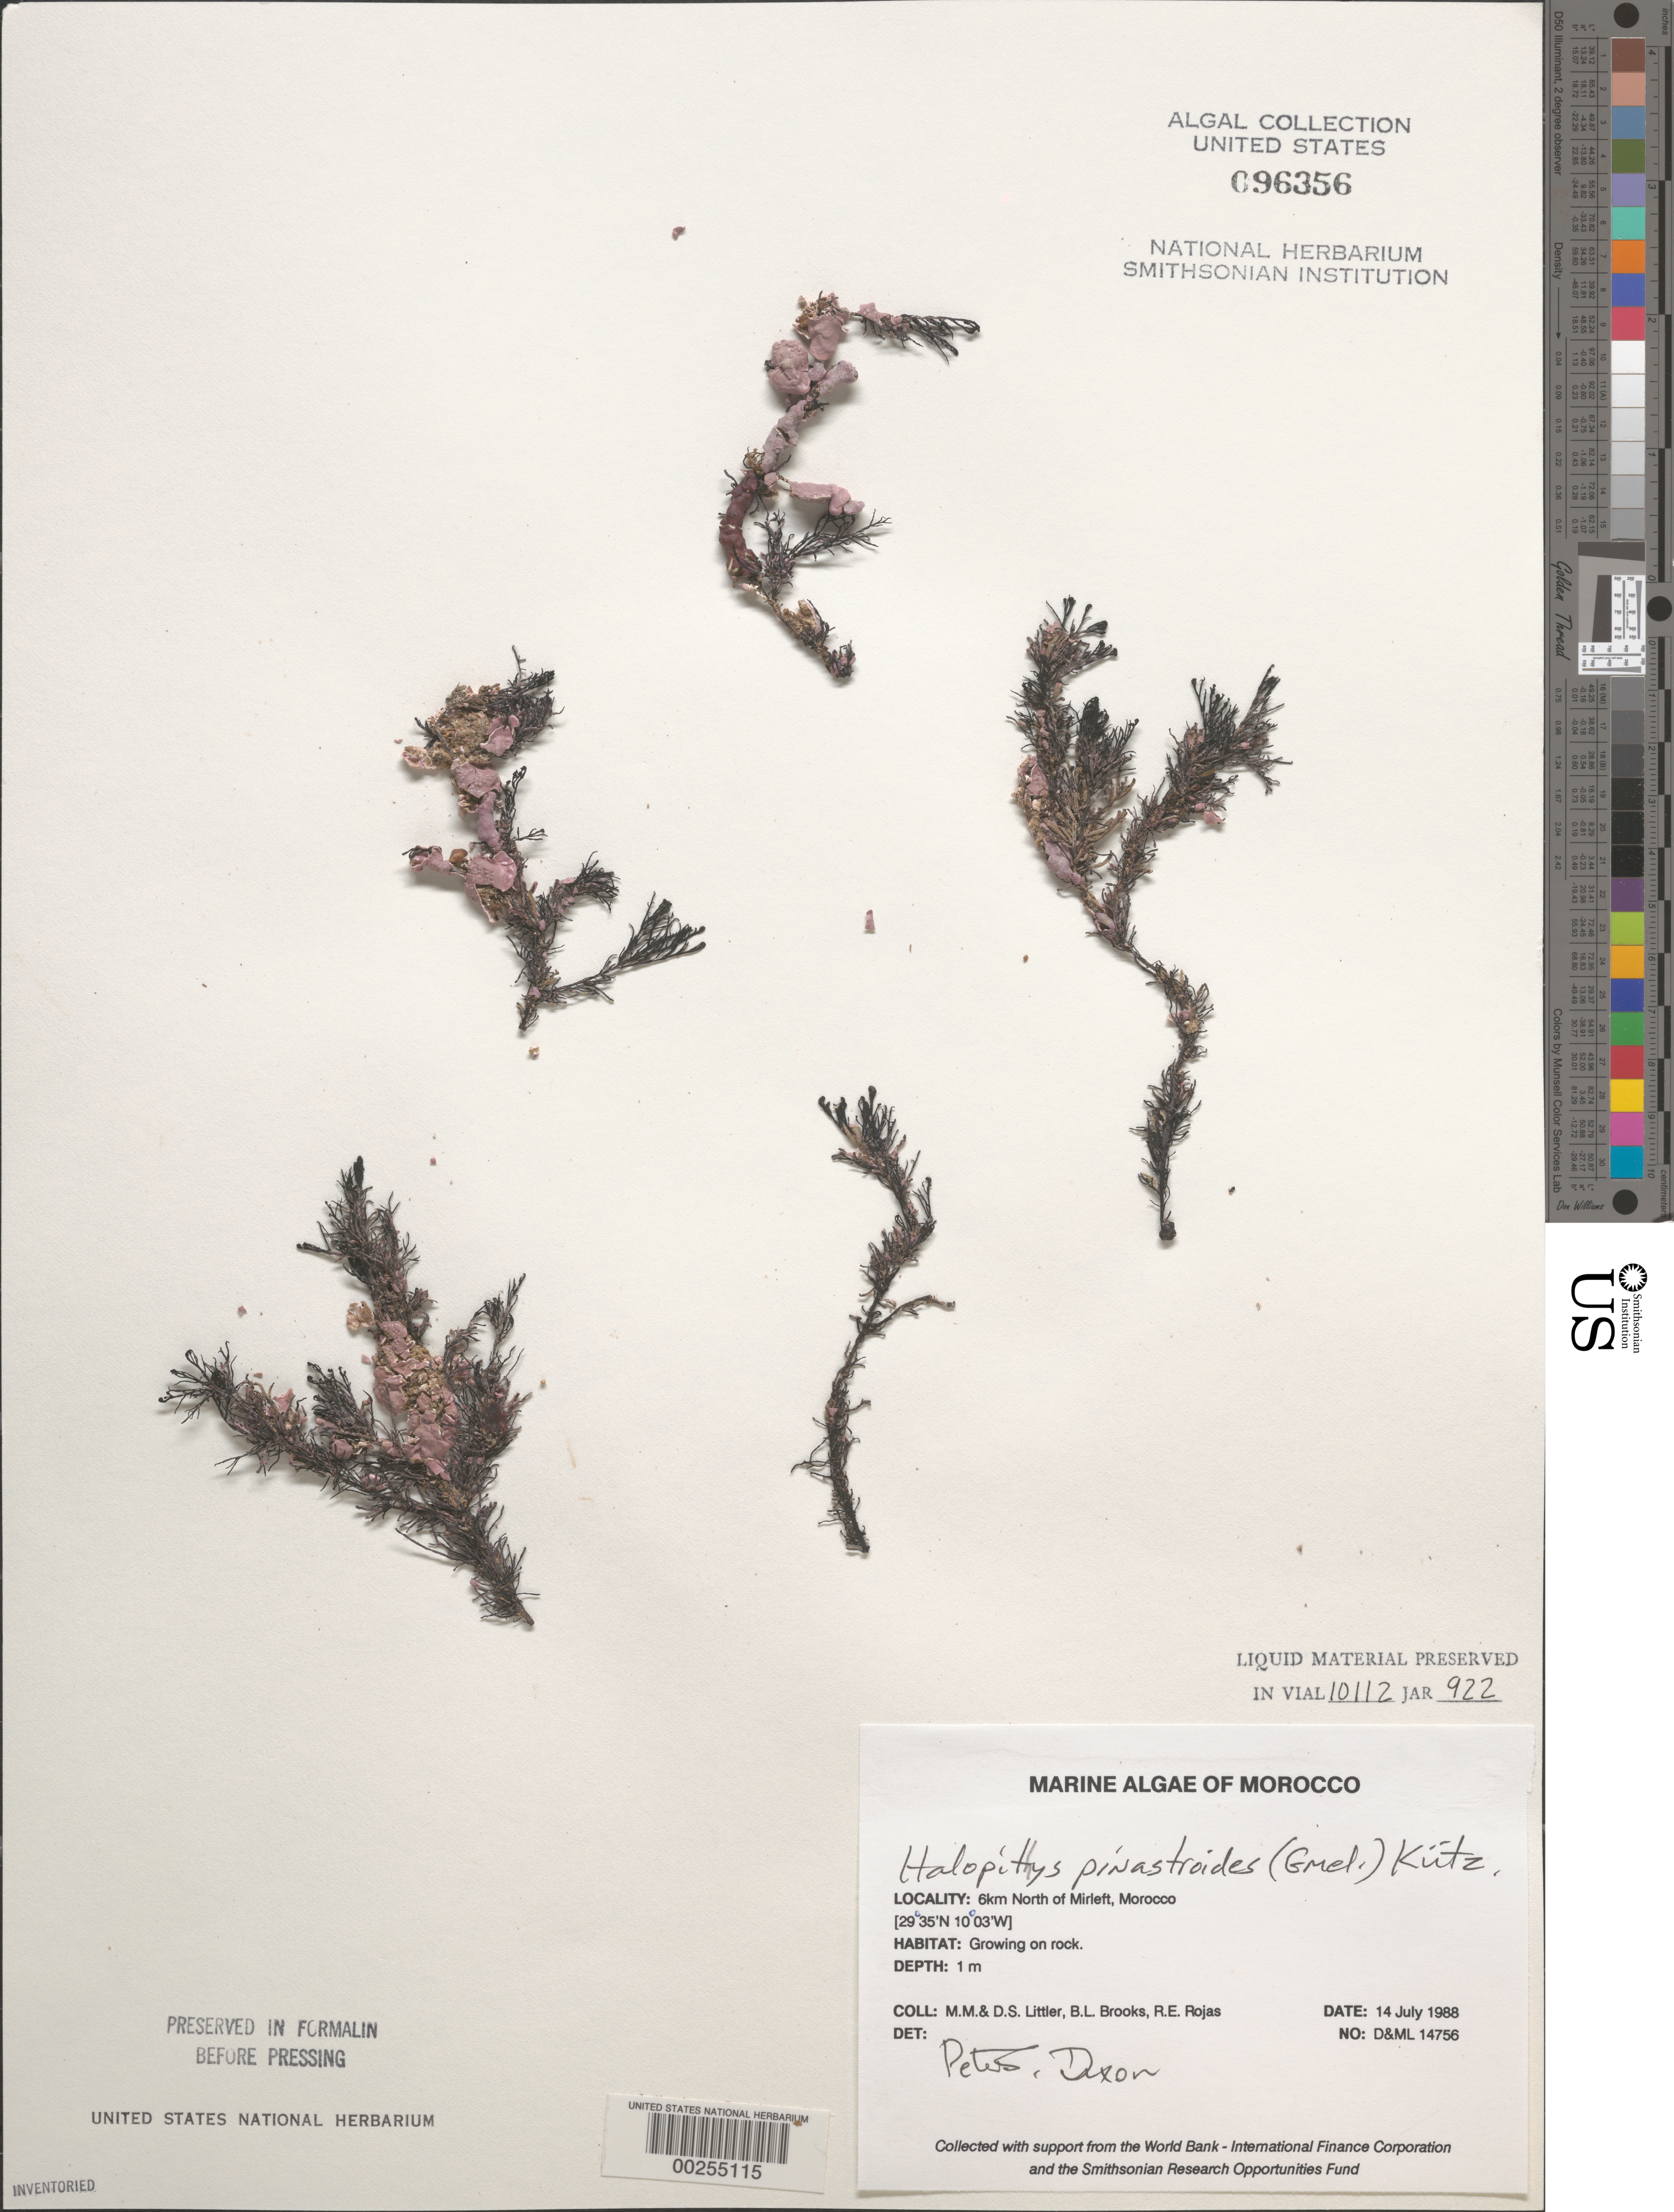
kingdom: Plantae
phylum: Rhodophyta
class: Florideophyceae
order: Ceramiales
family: Rhodomelaceae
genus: Halopithys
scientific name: Halopithys incurvus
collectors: M. M. Littler, D. S. Littler, B. Brooks & R. Rojas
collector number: D&ML 14756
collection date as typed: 14 Jul 1988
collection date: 1988-07-14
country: Morocco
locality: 6 km north of Mirleft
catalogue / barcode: US 96356